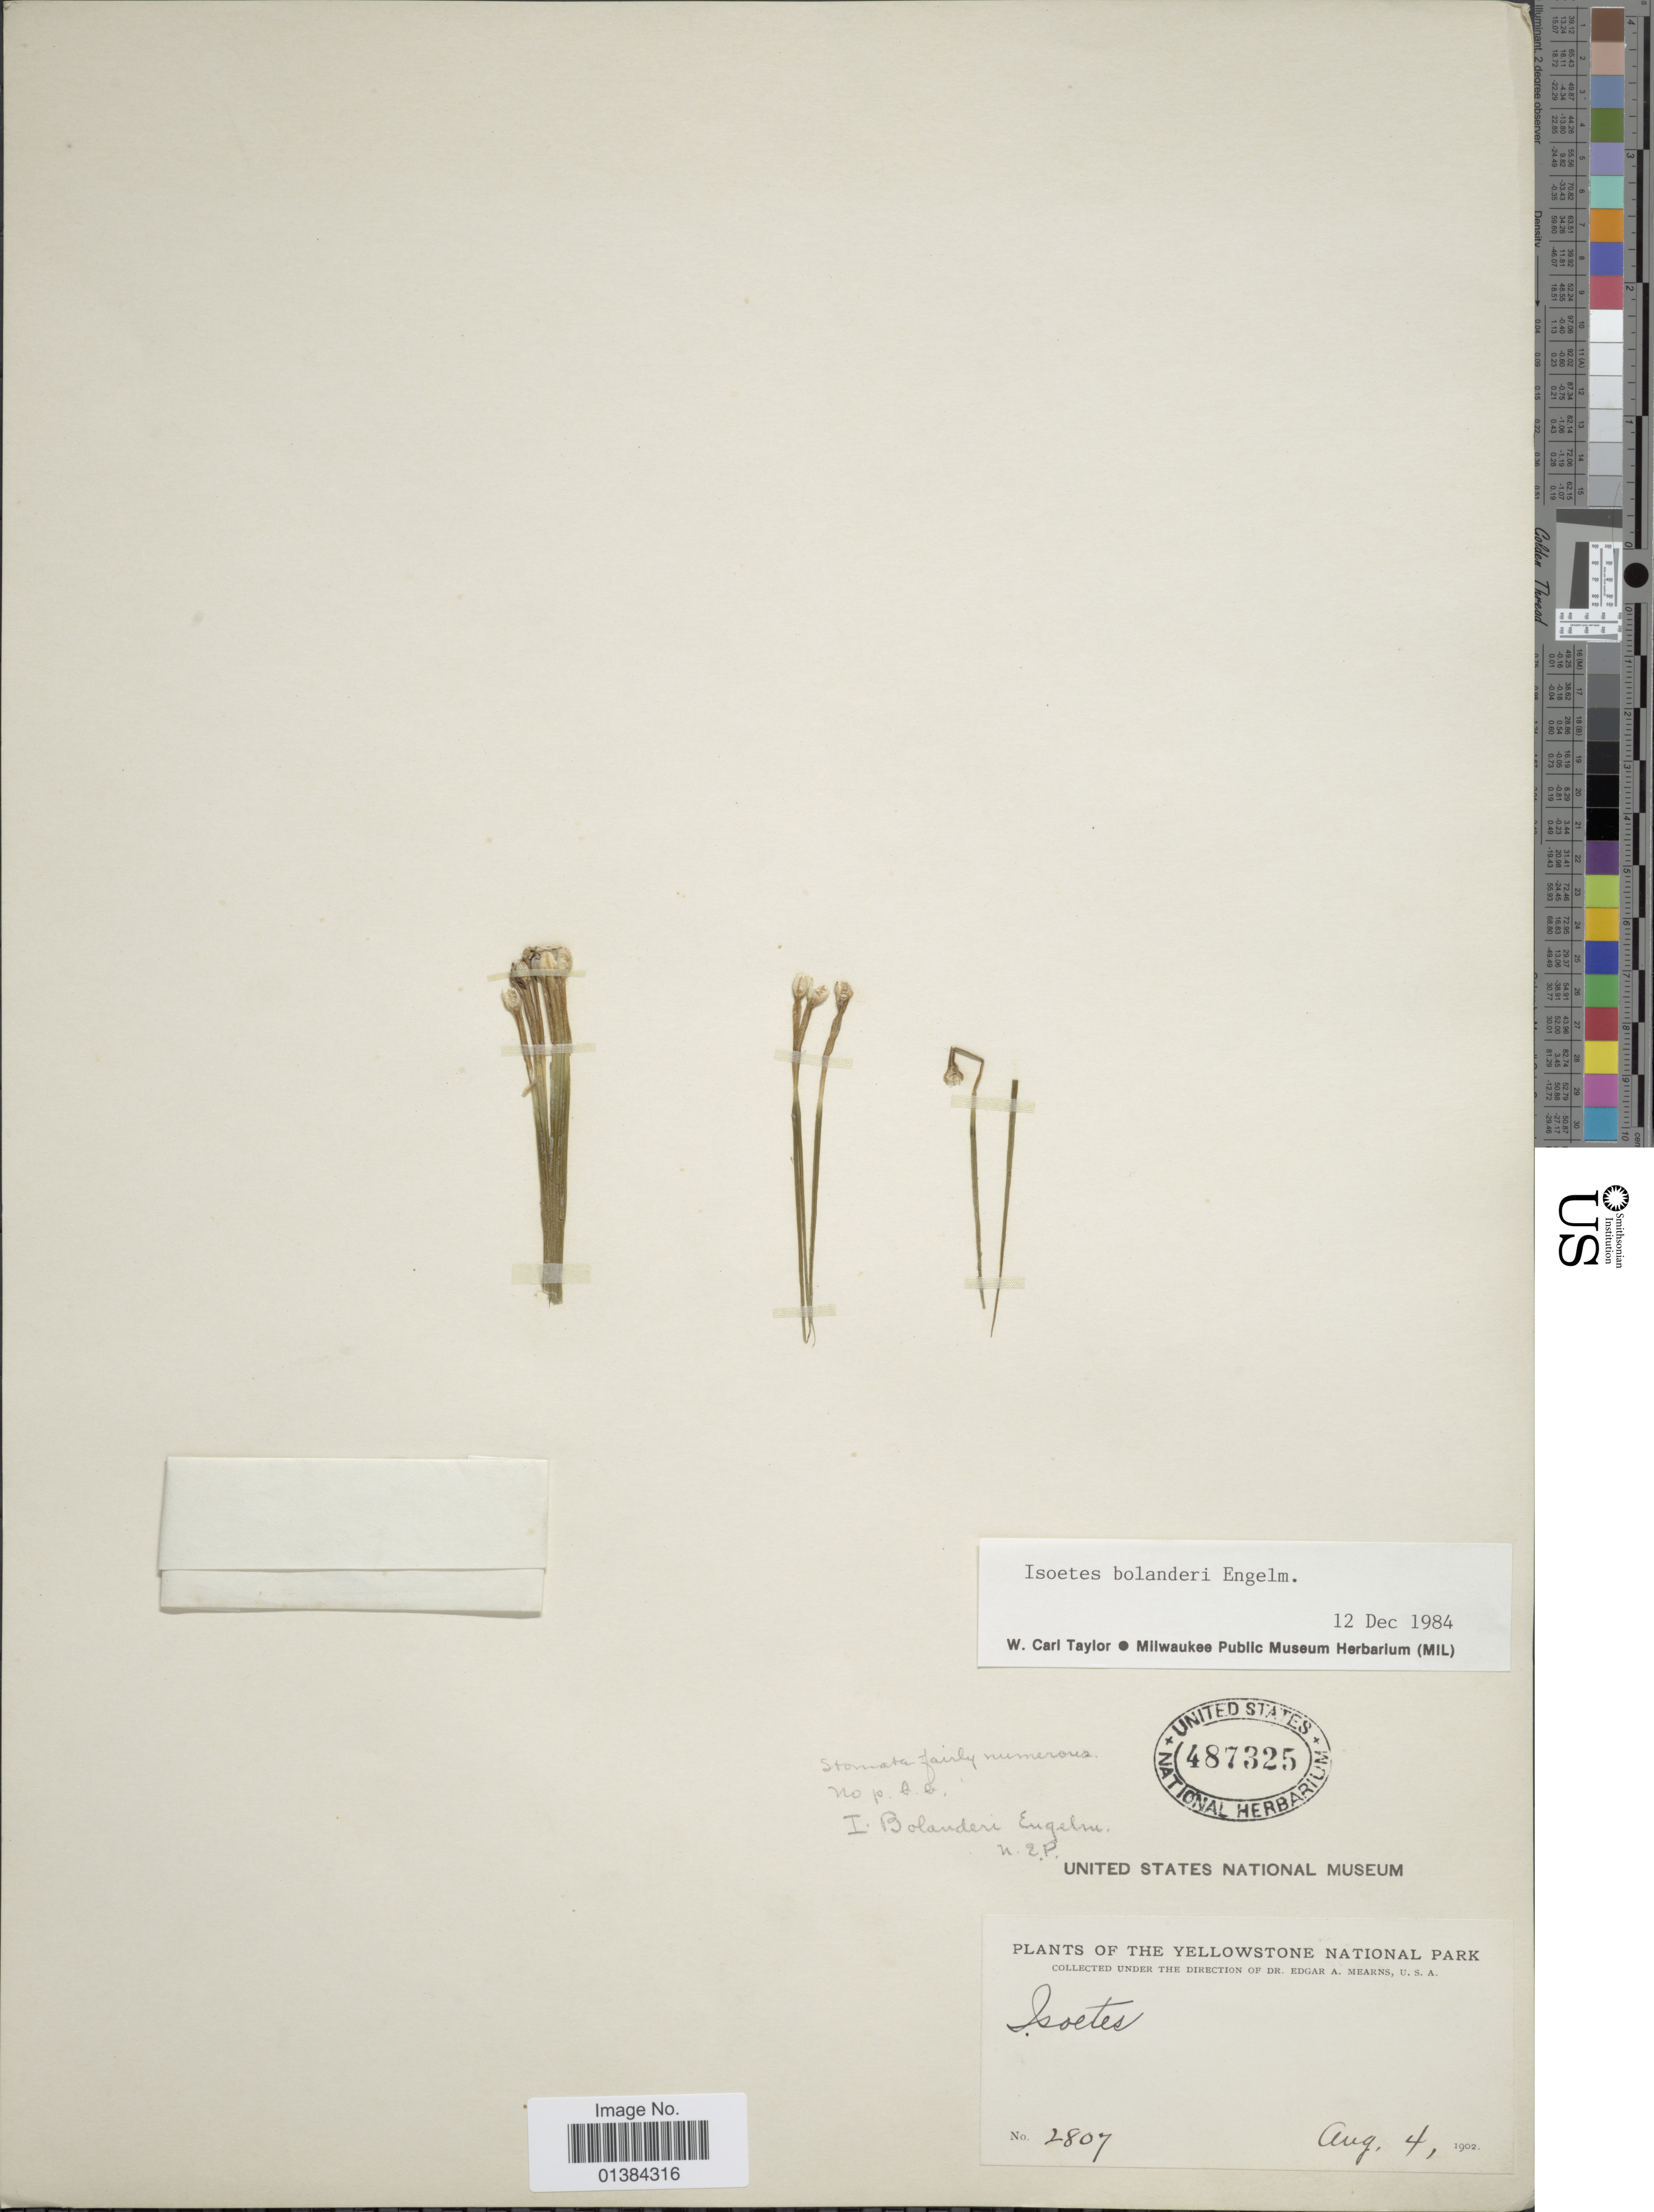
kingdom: Plantae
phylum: Tracheophyta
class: Lycopodiopsida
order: Isoetales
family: Isoetaceae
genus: Isoetes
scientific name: Isoetes bolanderi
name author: Engelm.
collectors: E. A. Mearns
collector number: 2807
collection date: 1902-08-04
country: United States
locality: Yellowstone National Park.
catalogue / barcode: US 487325